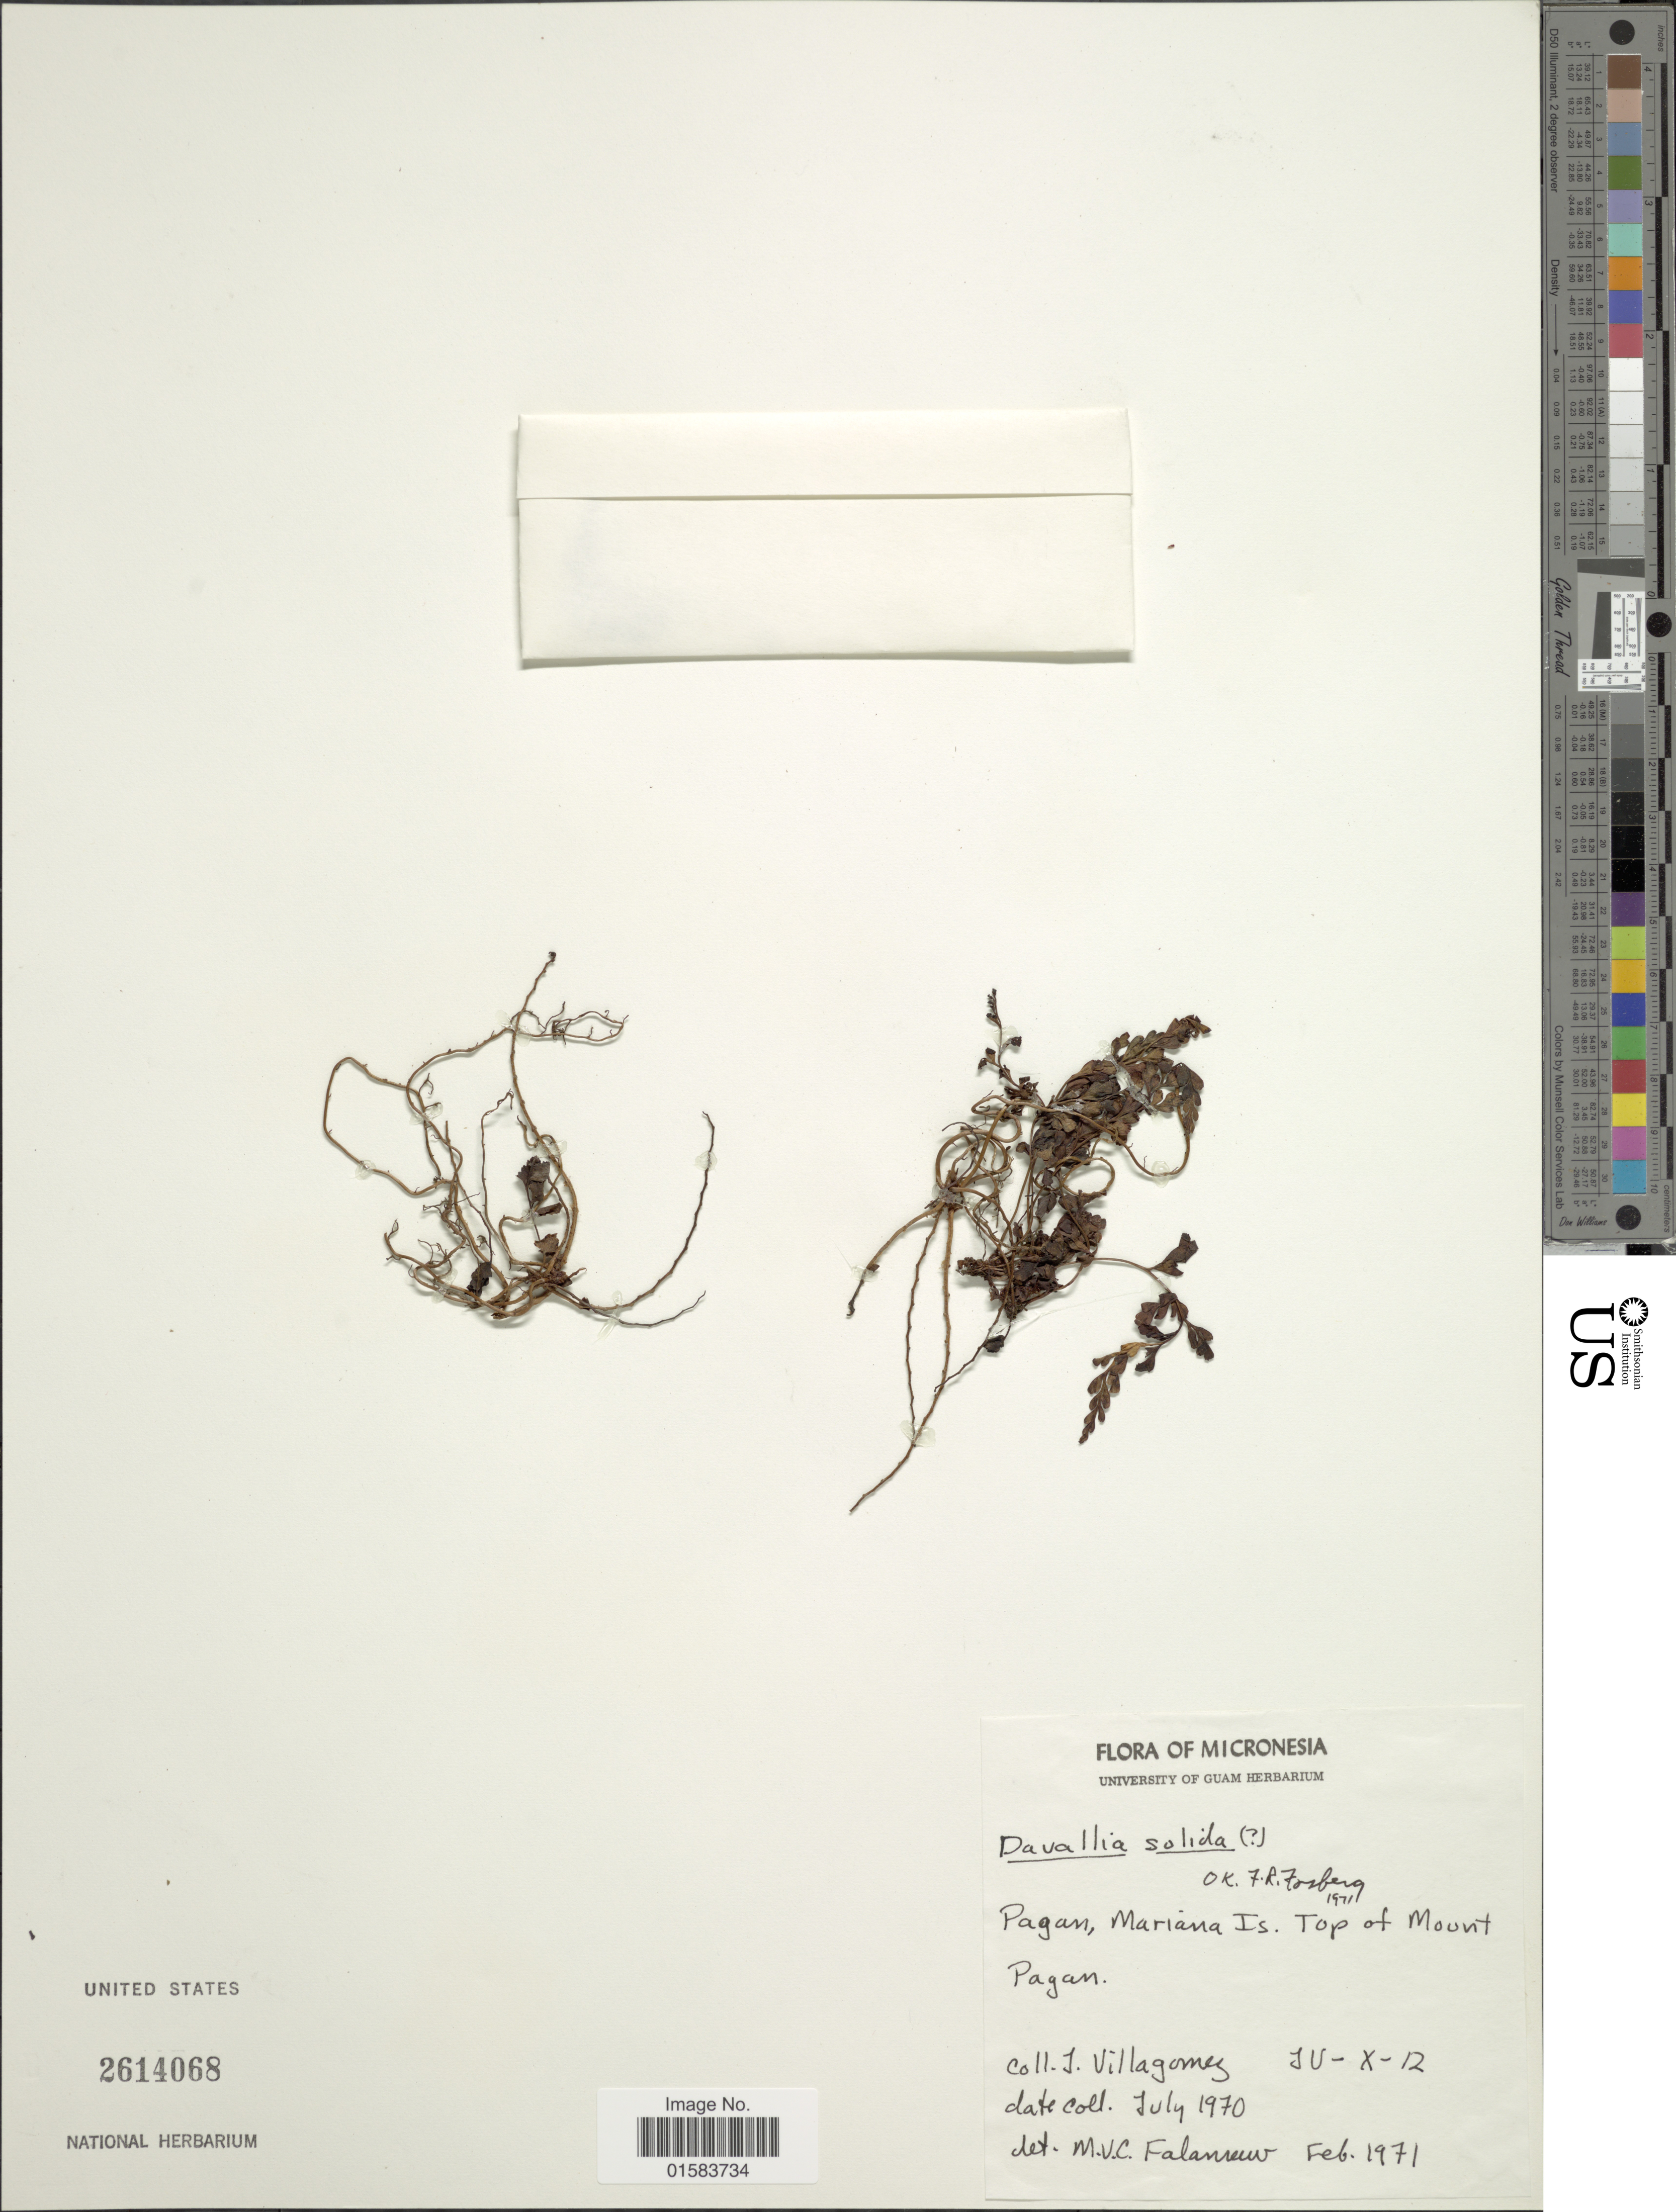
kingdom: Plantae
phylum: Tracheophyta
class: Polypodiopsida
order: Polypodiales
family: Davalliaceae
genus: Davallia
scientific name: Davallia solida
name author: (G. Forst.) Sw.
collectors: J. Villagomes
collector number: JU-X-12?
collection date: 1970-07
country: Northern Mariana Islands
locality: Pagan, Mariana Island, Top of Mount Pagan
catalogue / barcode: US 2614068